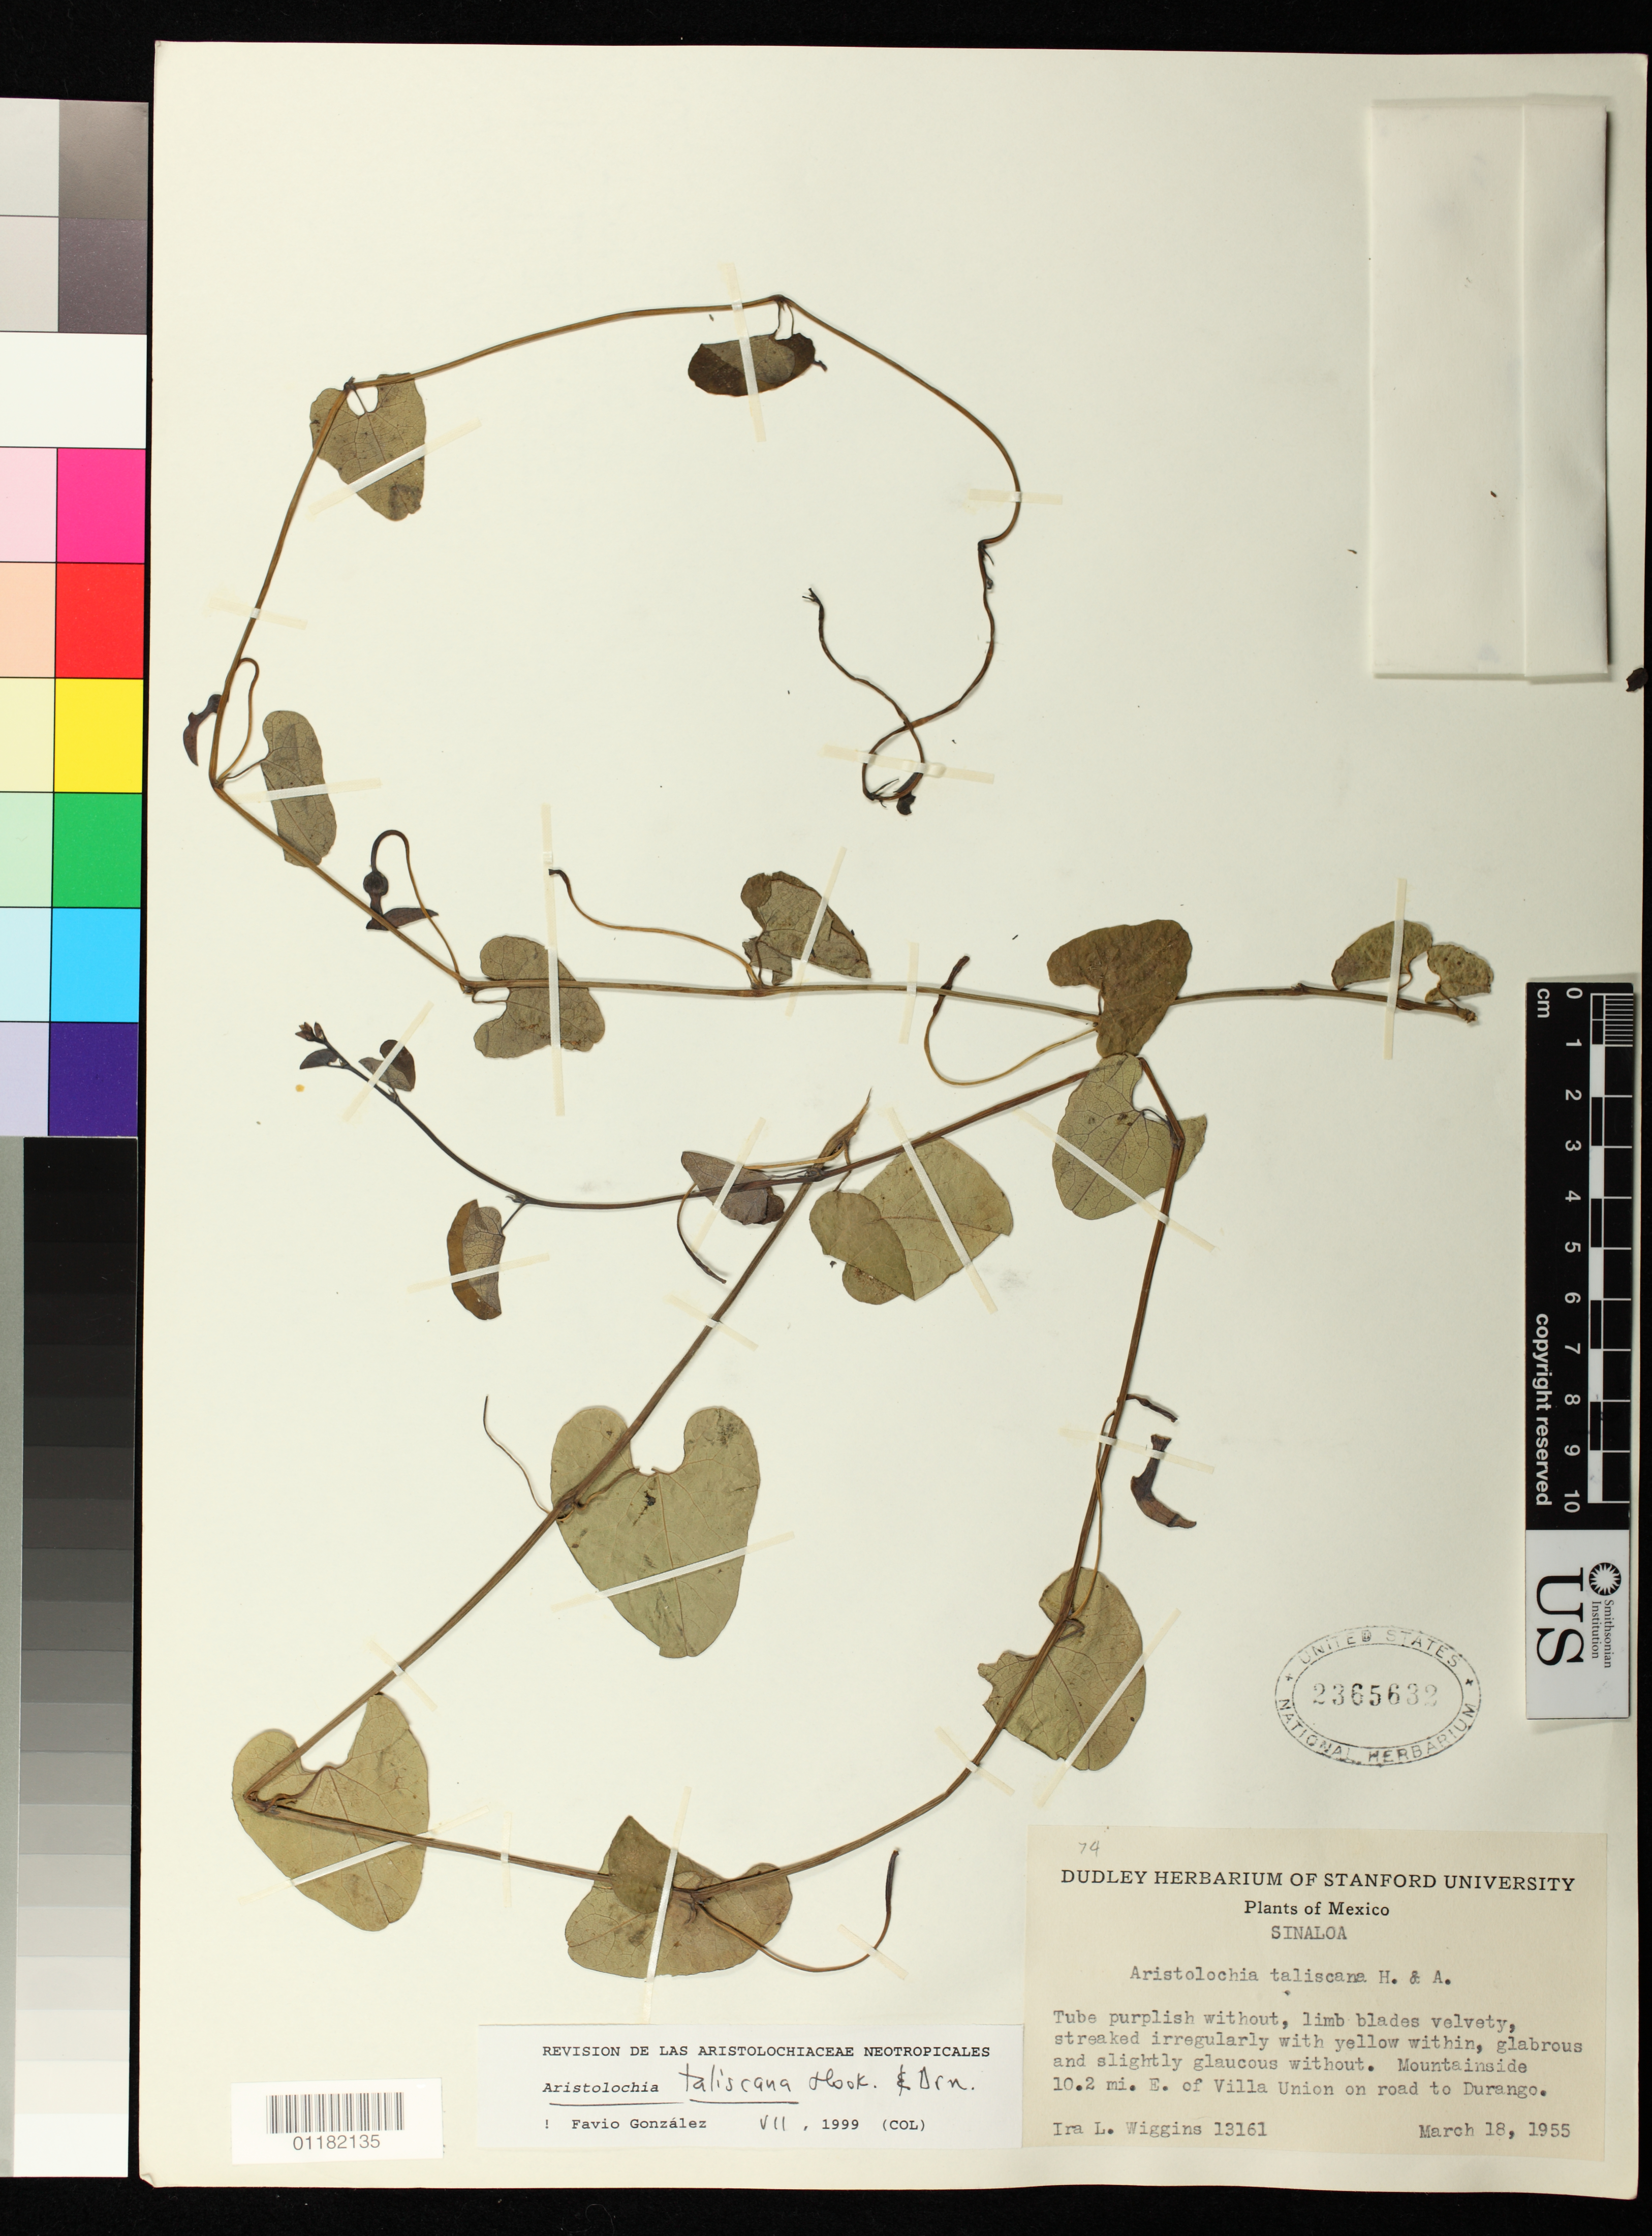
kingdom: Plantae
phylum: Tracheophyta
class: Magnoliopsida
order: Piperales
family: Aristolochiaceae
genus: Aristolochia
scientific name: Aristolochia taliscana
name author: Hook. & Arn.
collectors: I. L. Wiggins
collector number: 13161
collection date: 1955-03-18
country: Mexico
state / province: Sinaloa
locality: Mountainside 10.2 mile E. of Villa Union on road to Durango.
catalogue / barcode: US 2365632